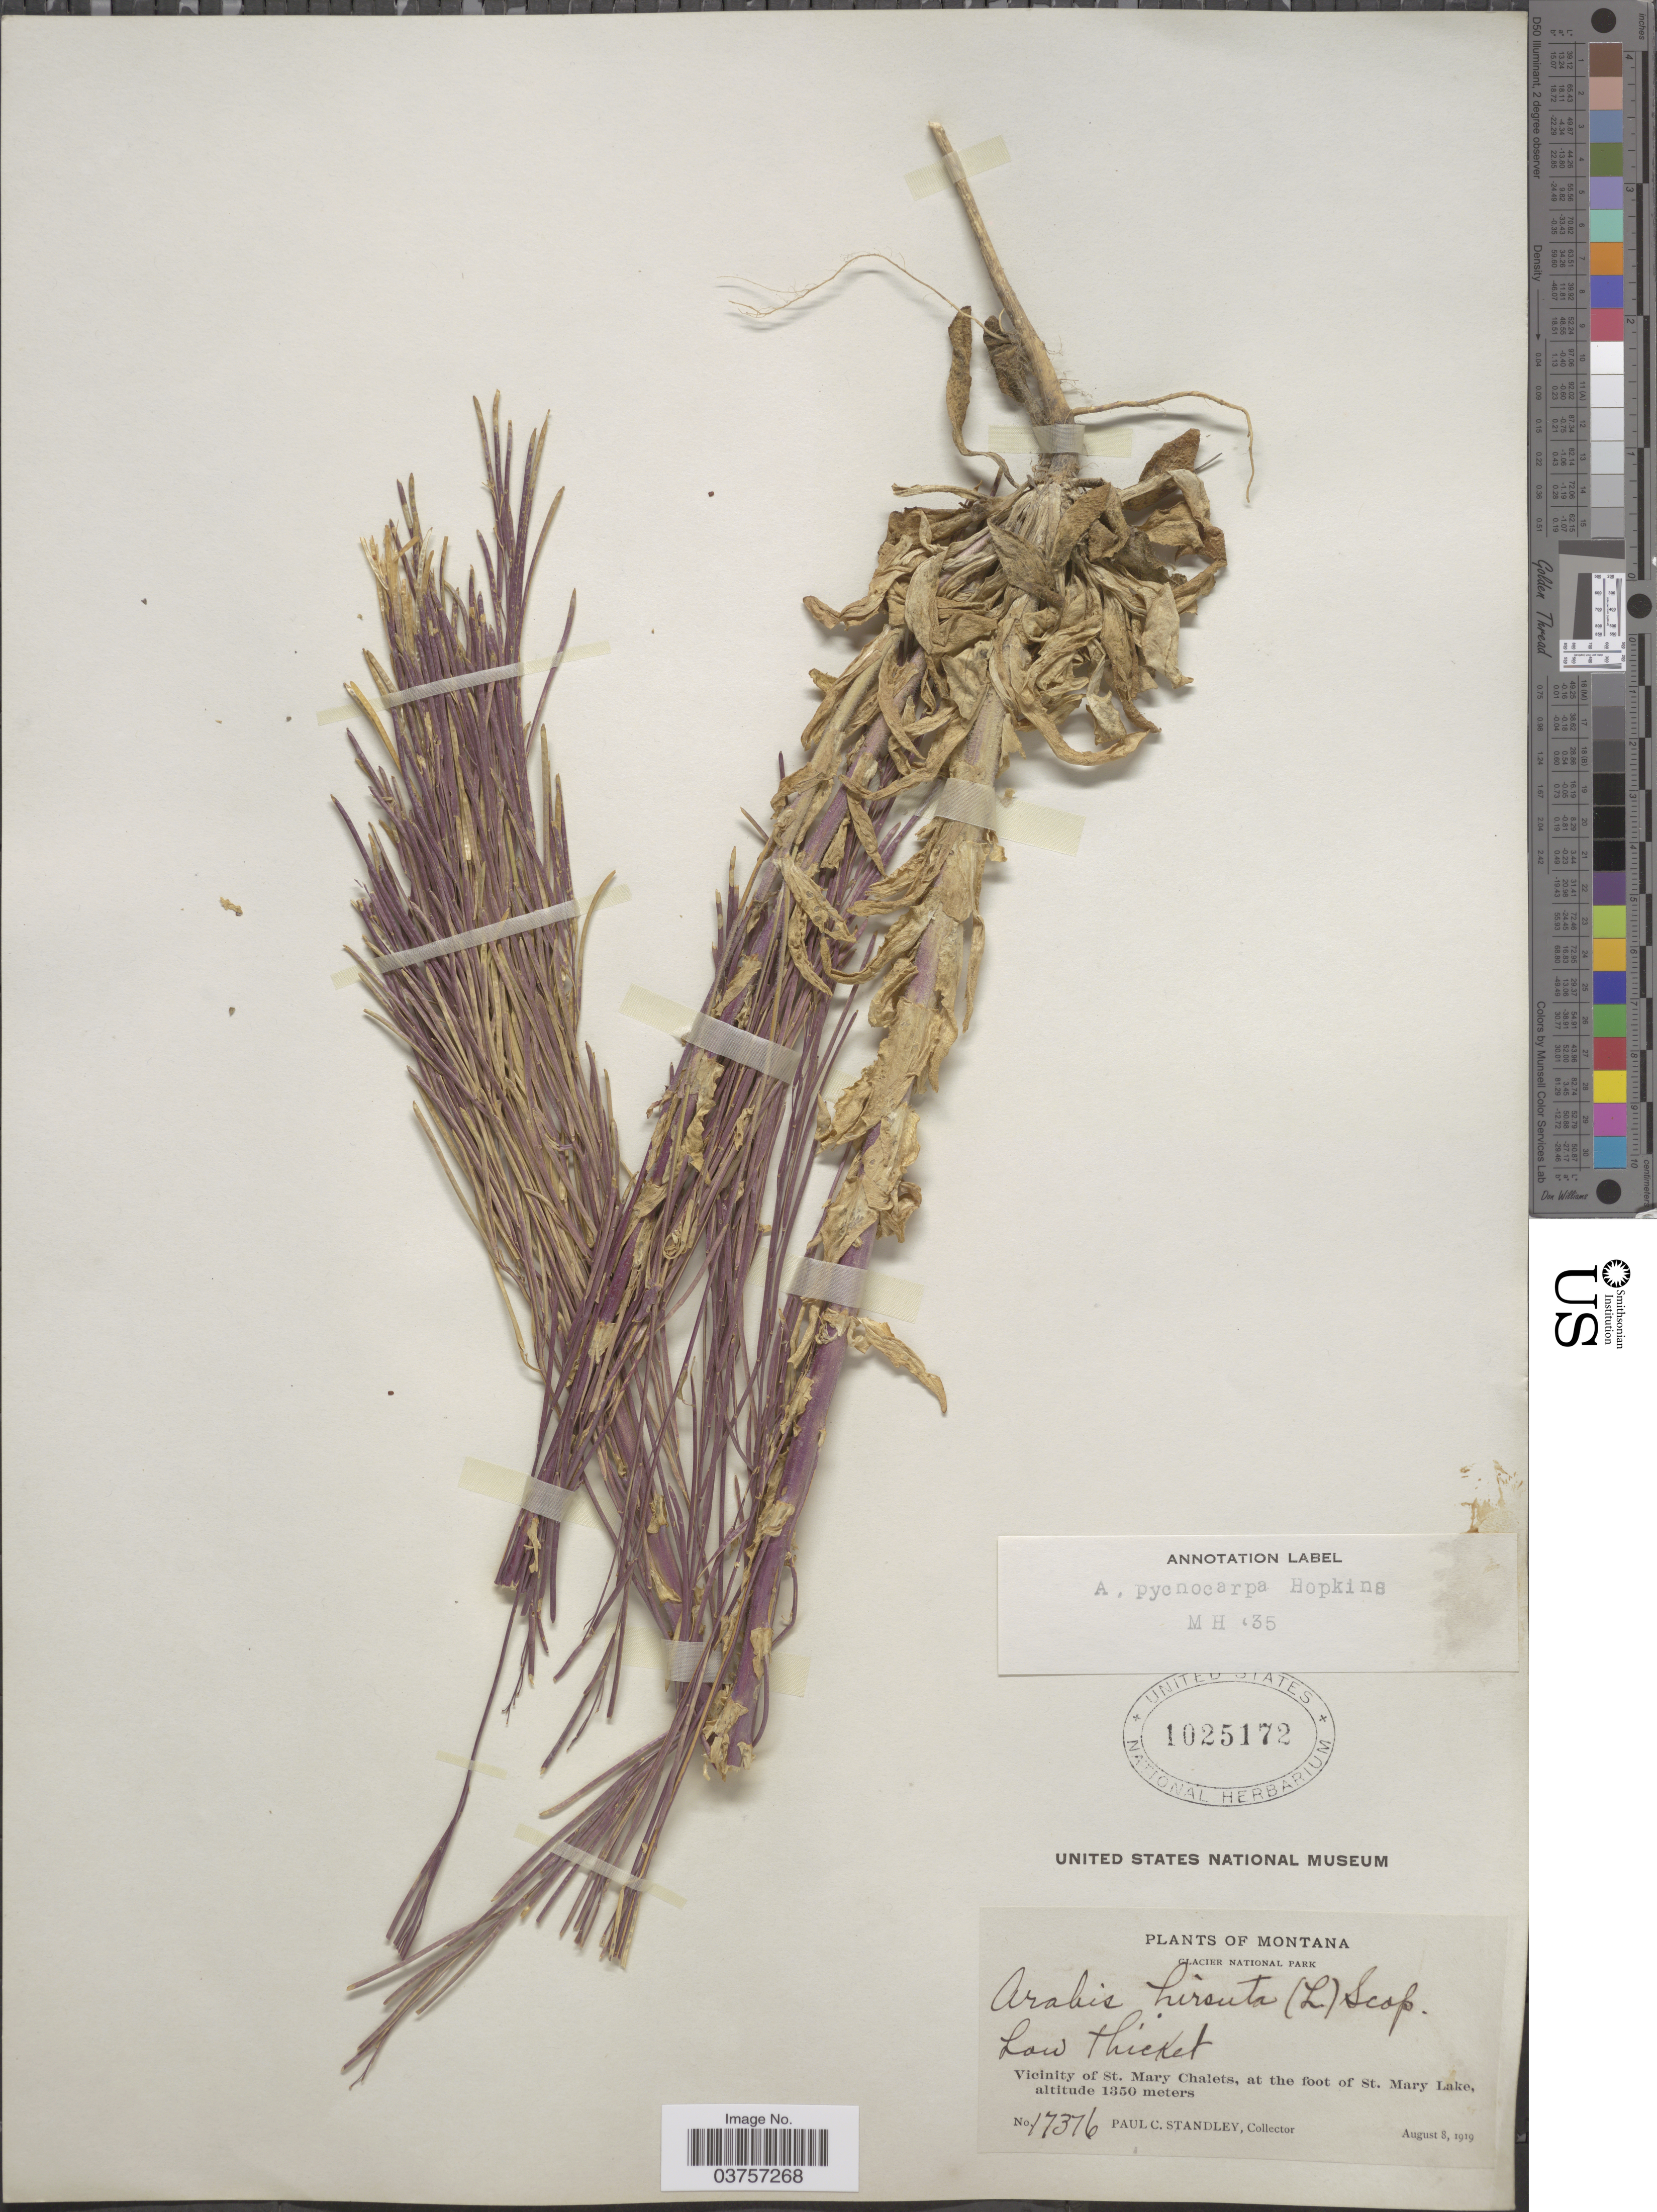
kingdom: Plantae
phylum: Tracheophyta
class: Magnoliopsida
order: Brassicales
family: Brassicaceae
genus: Arabis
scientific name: Arabis hirsuta var. pycnocarpa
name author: M. Hopkins & Rollins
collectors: P. C. Standley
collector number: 17376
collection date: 1919-08-08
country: United States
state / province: Montana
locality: Glacier National Park; Vicinity of St. Mary Chalets, at the foot of St. Mary Lake.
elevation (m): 1350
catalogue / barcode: US 1025172